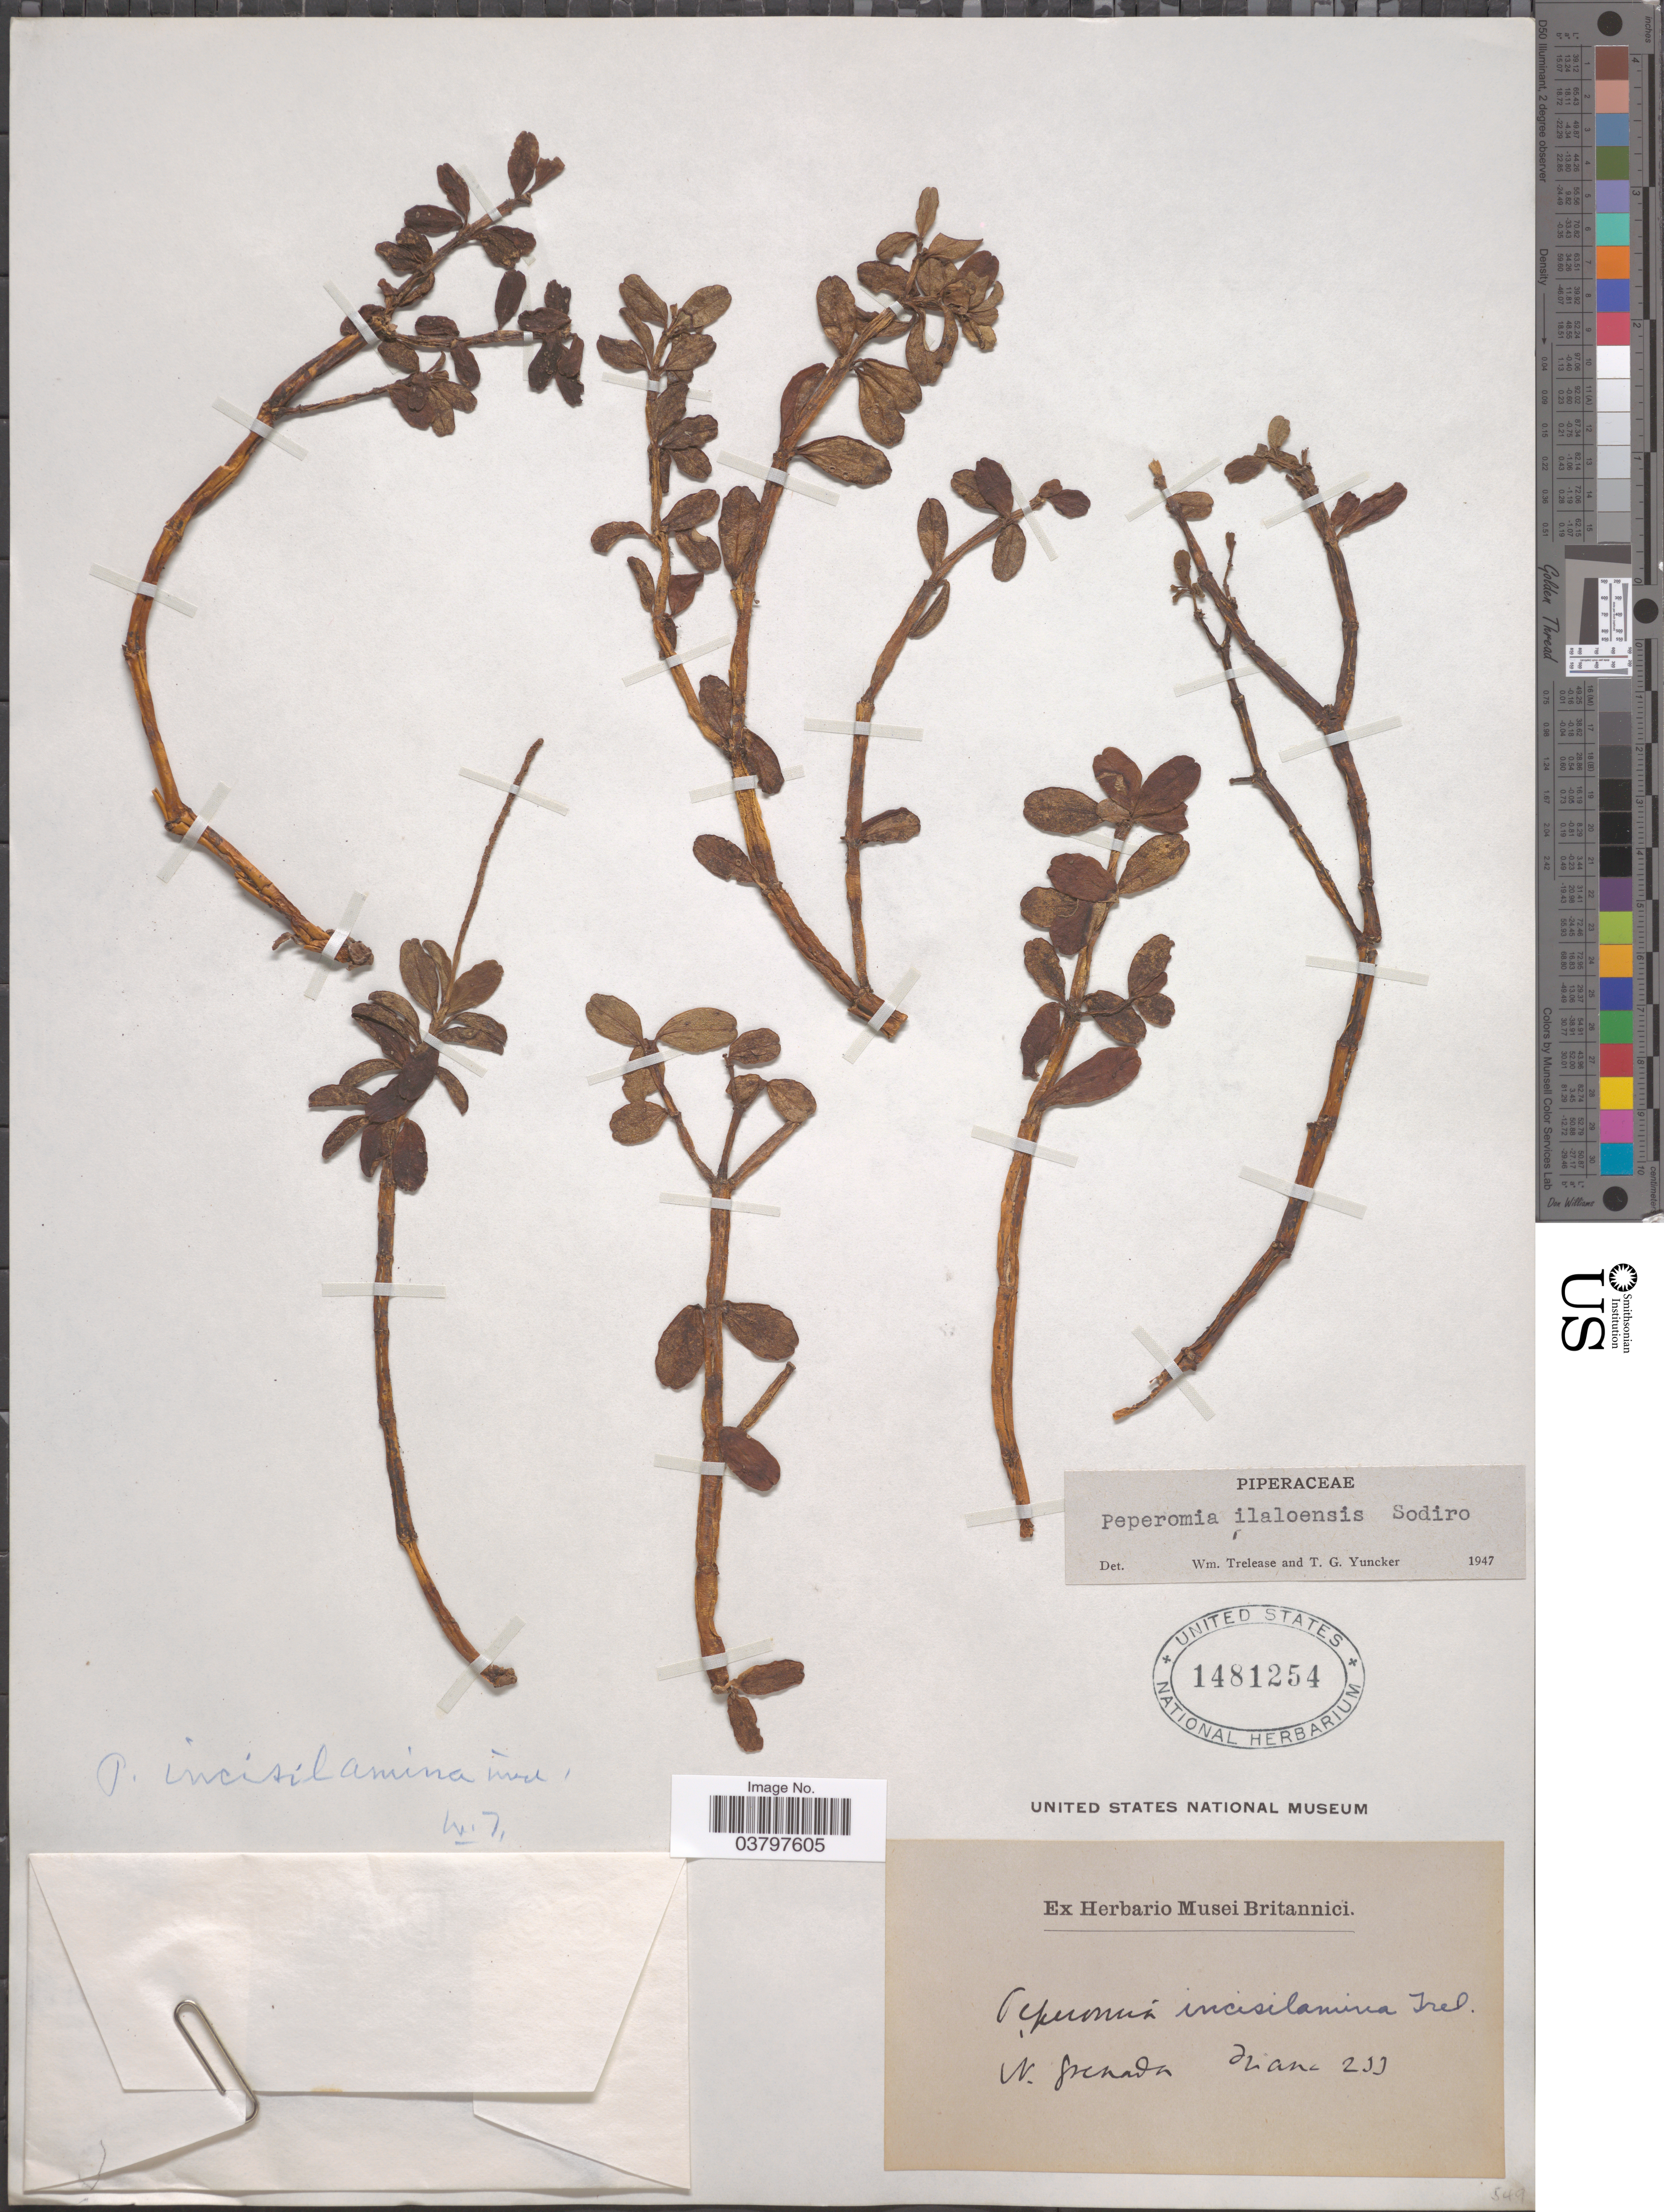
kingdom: Plantae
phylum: Tracheophyta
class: Magnoliopsida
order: Piperales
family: Piperaceae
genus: Peperomia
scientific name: Peperomia ilaloensis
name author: Sodiro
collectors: Triana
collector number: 233*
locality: N. Grenada.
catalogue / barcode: US 1481254